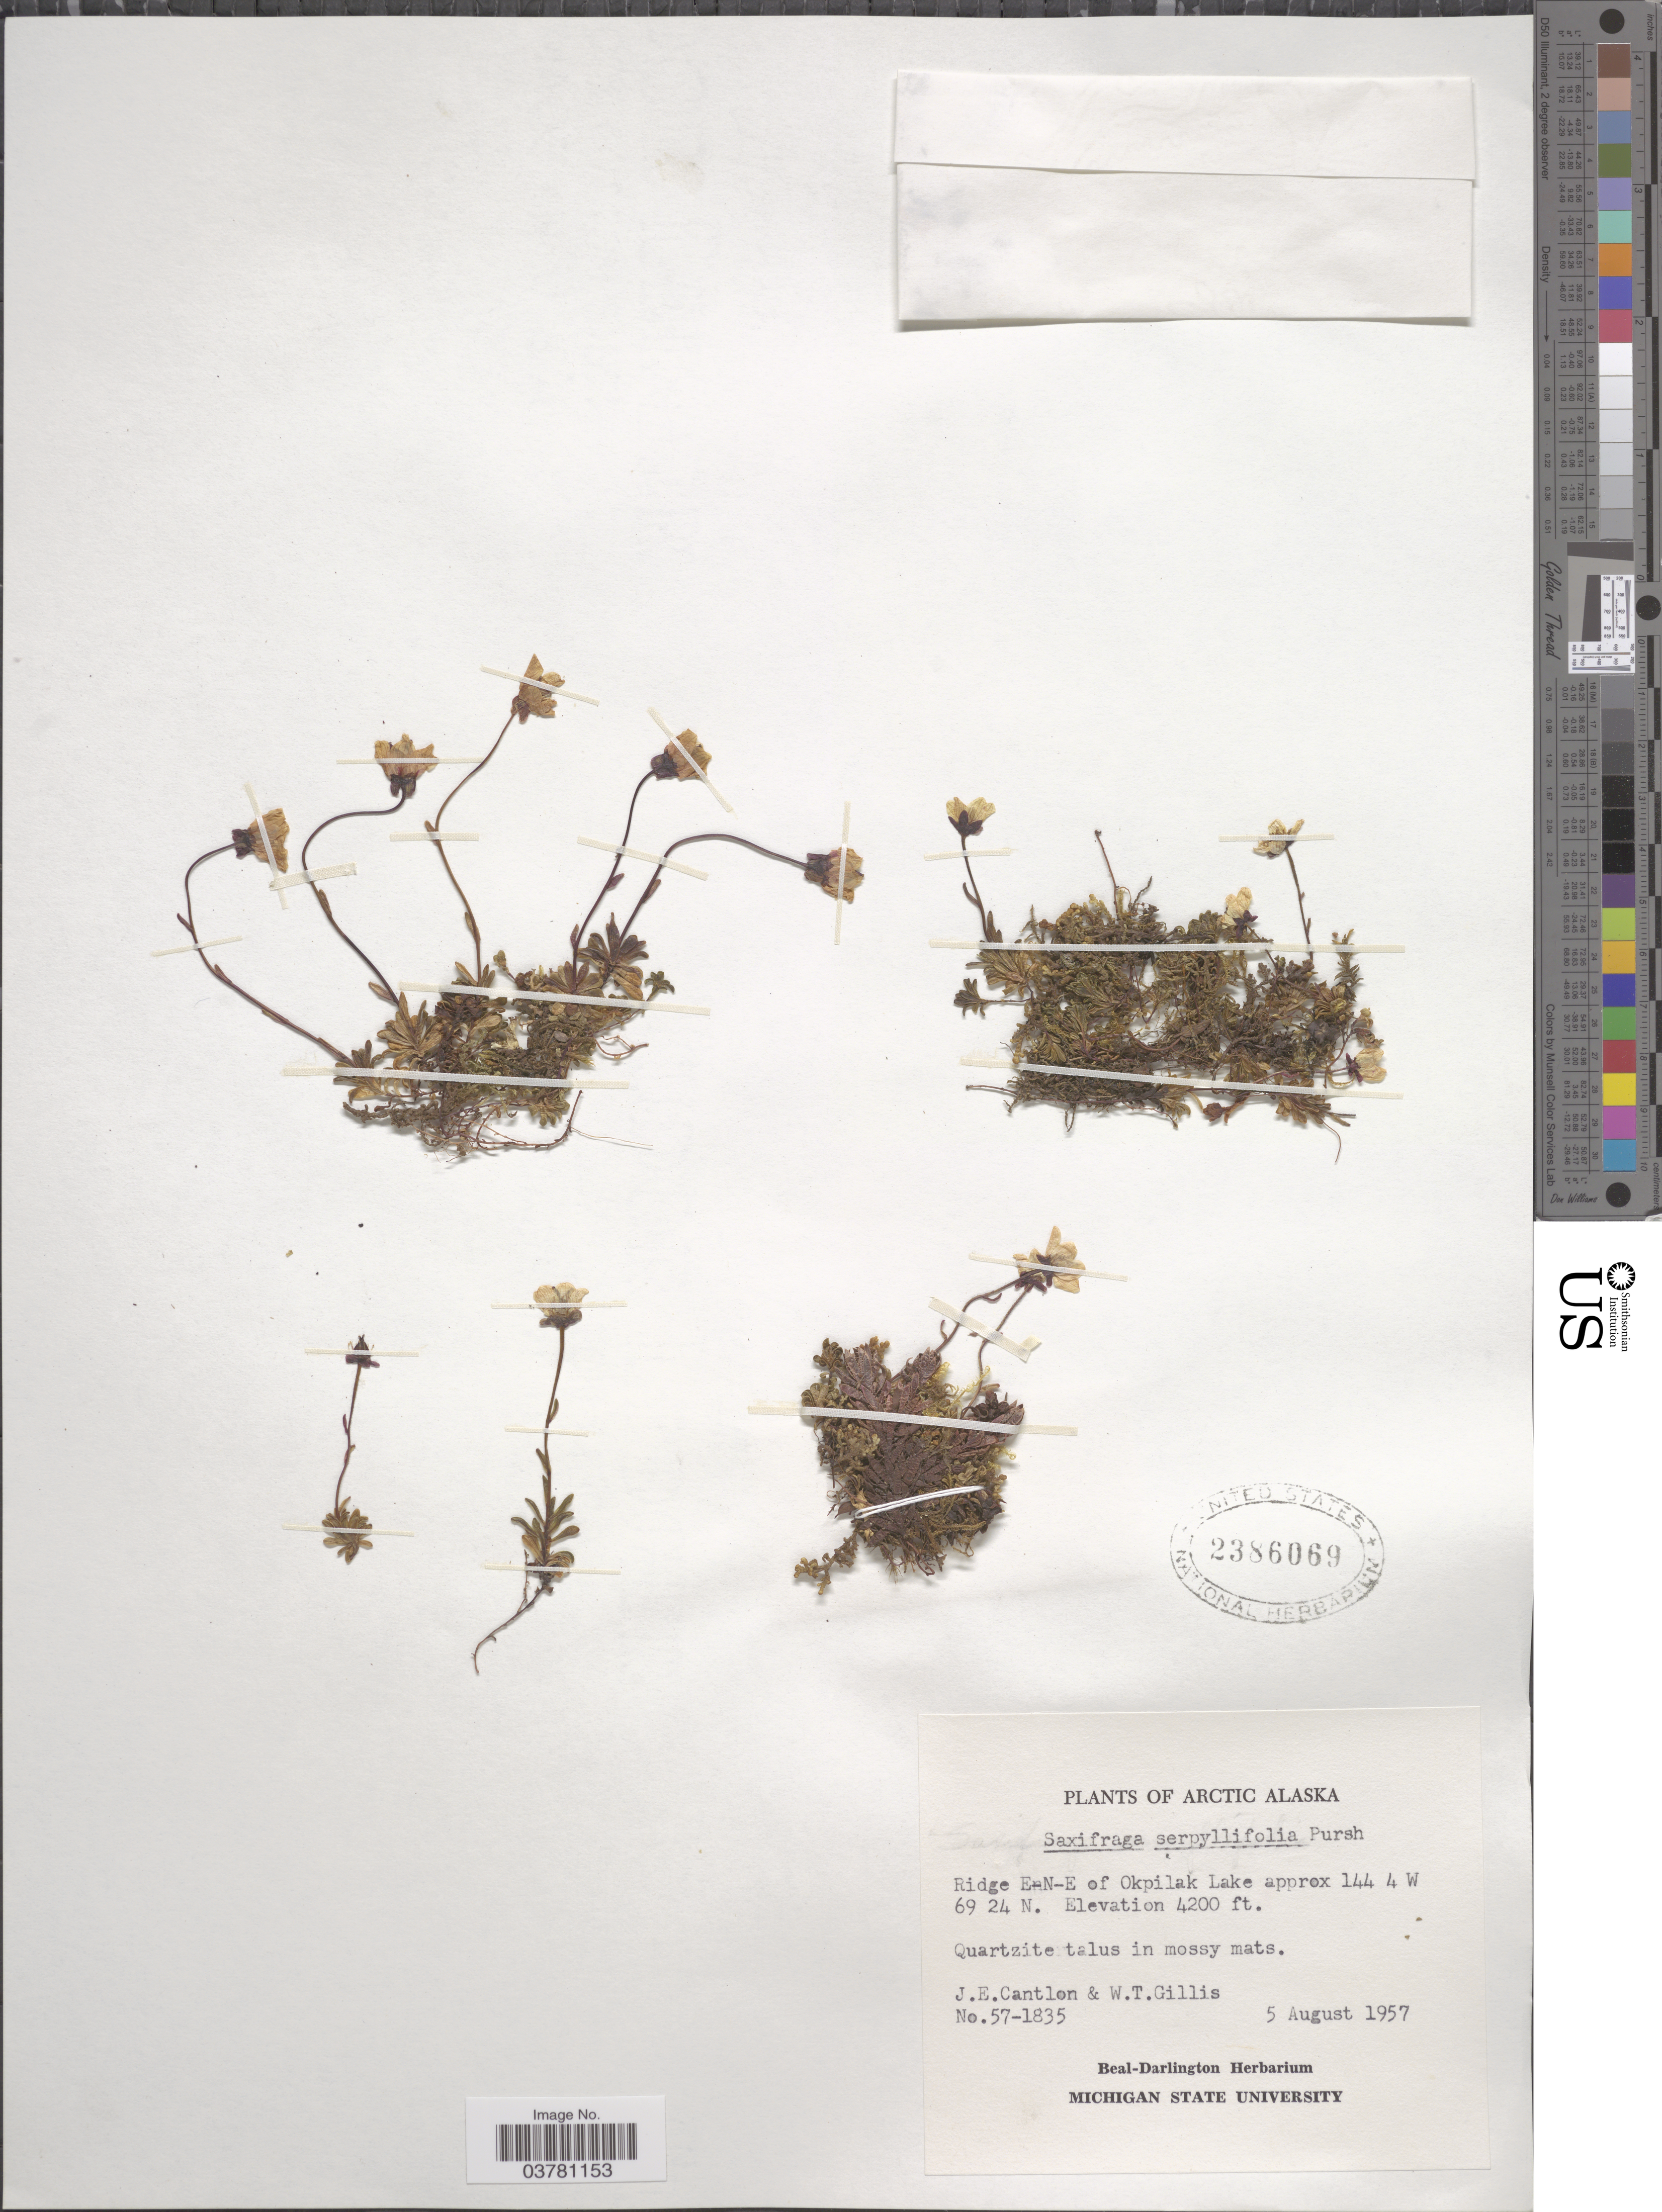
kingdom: Plantae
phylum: Tracheophyta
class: Magnoliopsida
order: Saxifragales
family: Saxifragaceae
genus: Saxifraga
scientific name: Saxifraga serpyllifolia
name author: Pursh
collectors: J. Cantlon & W. T. Gillis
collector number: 57-1835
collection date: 1957-08-05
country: United States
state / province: Alaska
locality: Arctic Alaska. Ridge E-N-E of Okpilak Lake.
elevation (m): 1280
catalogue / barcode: US 2386069